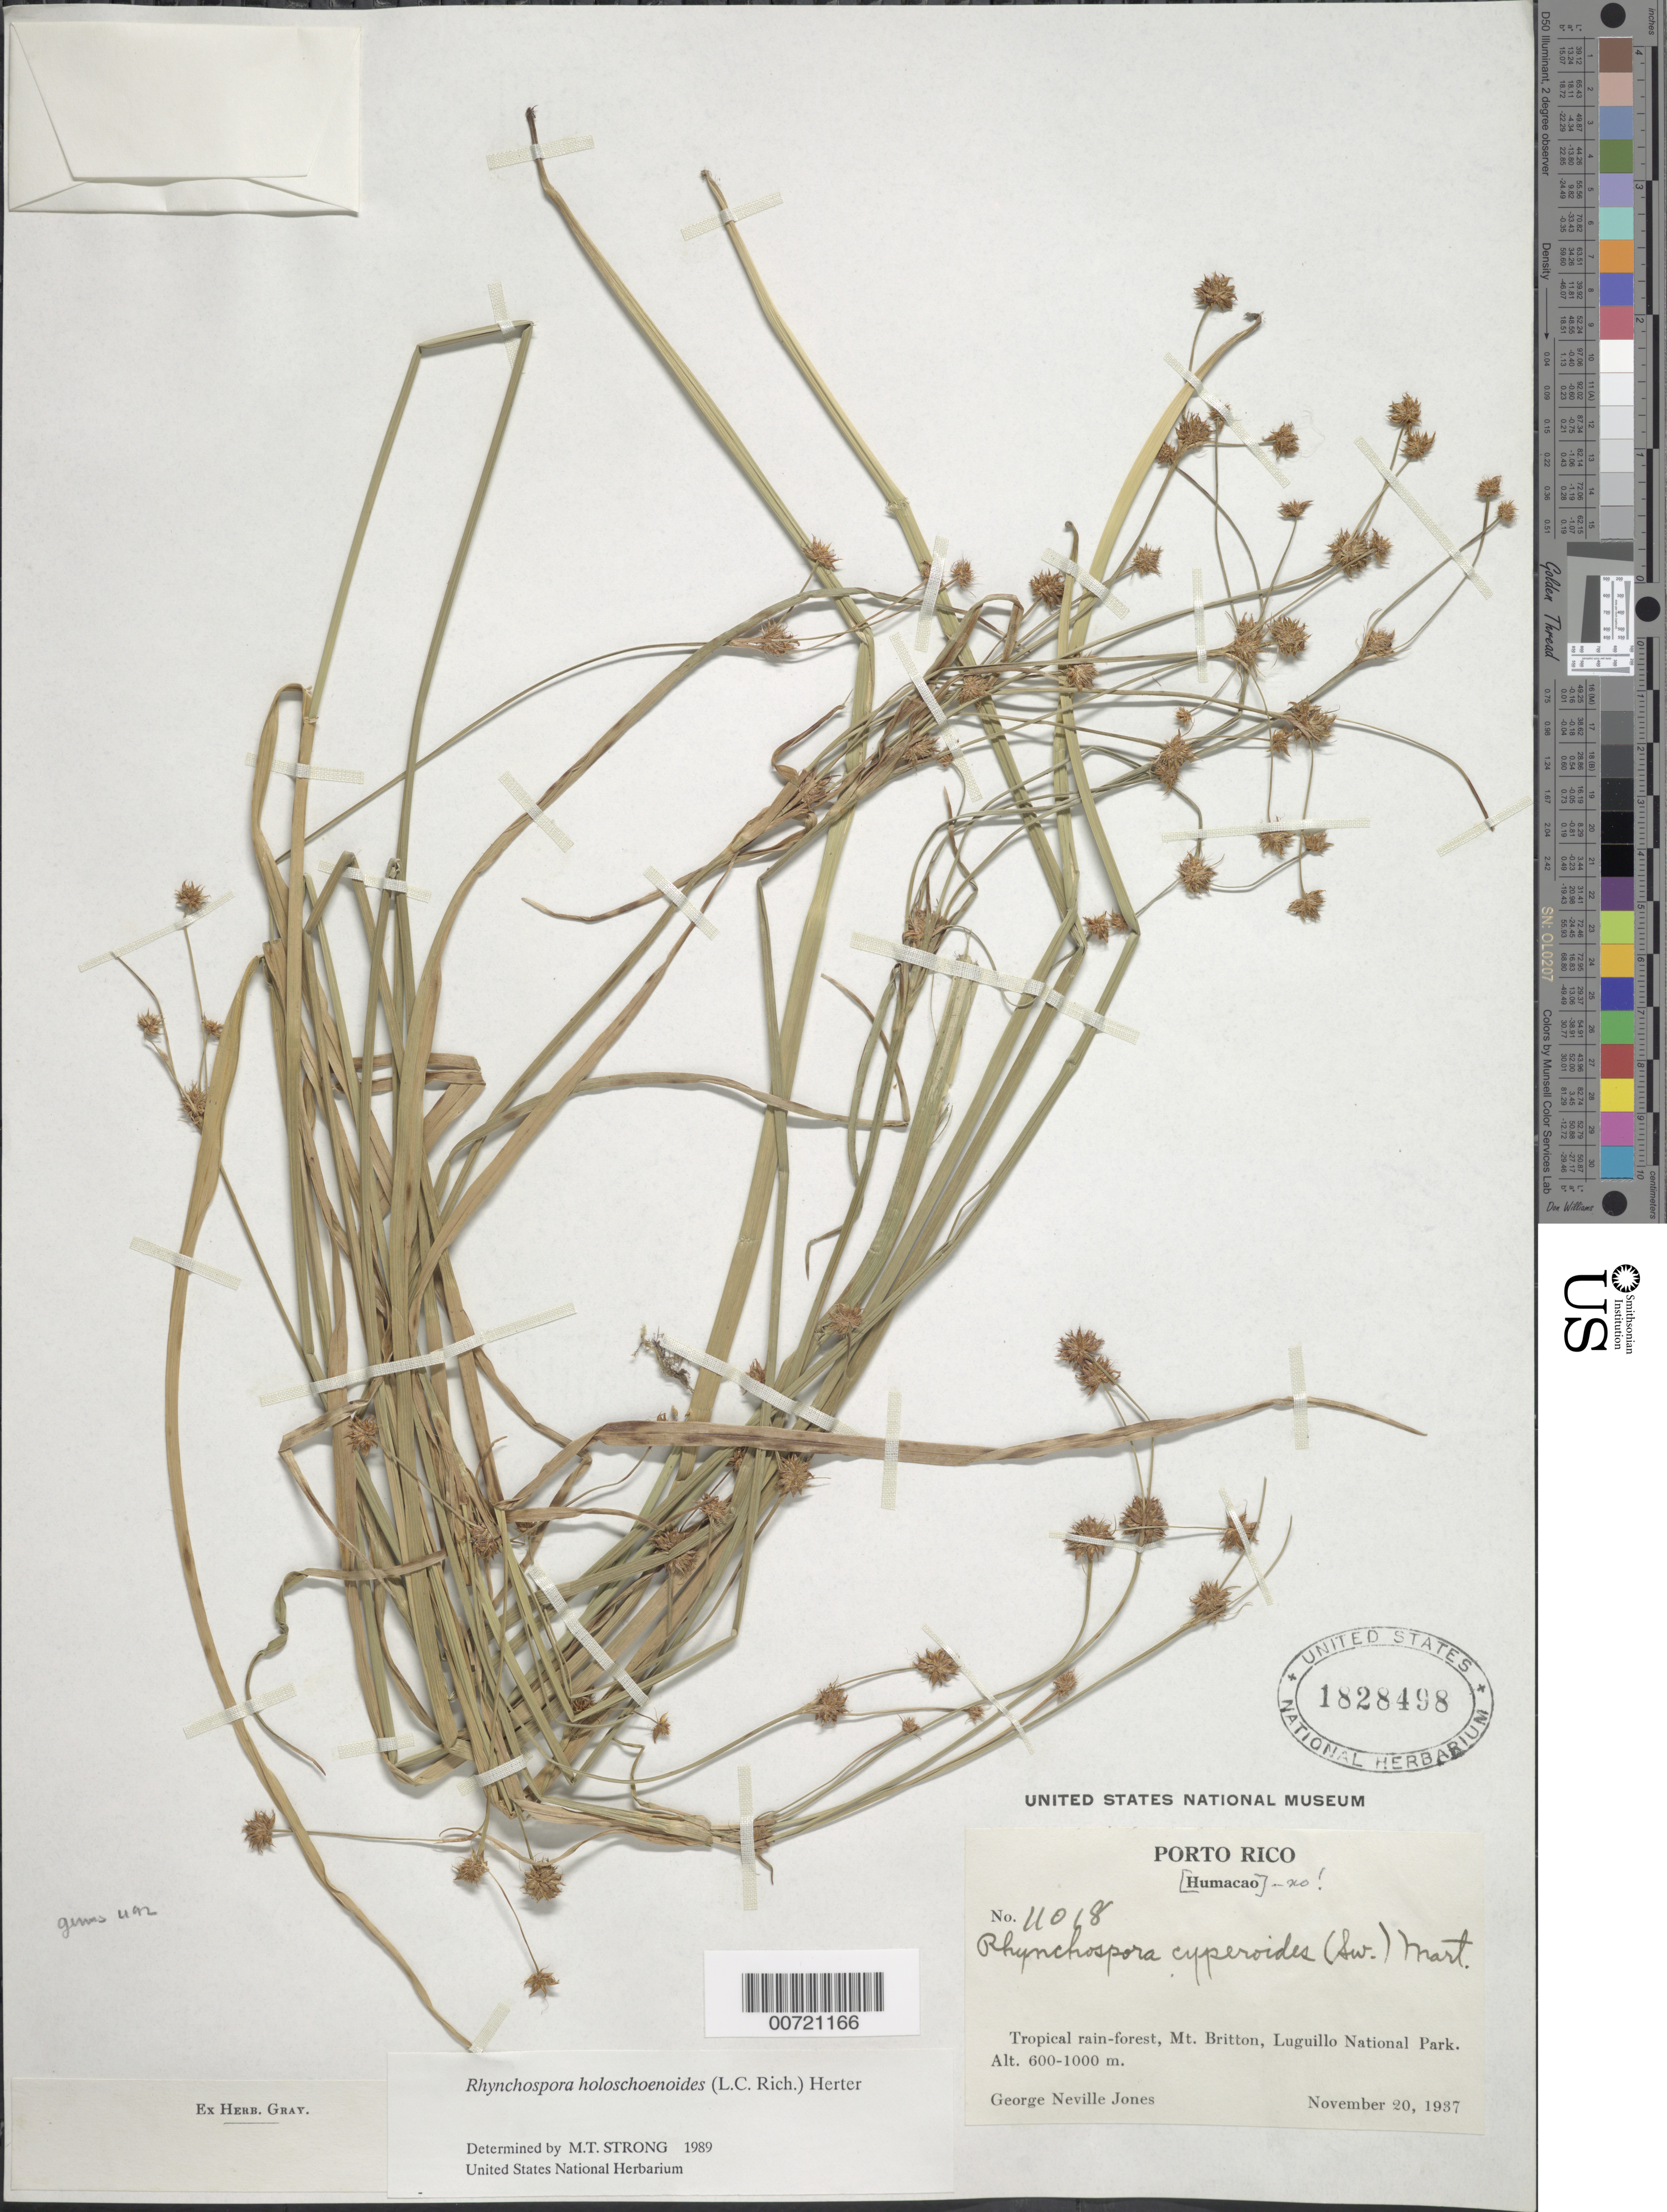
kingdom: Plantae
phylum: Tracheophyta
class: Liliopsida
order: Poales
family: Cyperaceae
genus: Rhynchospora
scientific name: Rhynchospora holoschoenoides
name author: (Rich.) Herter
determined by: Strong, M. T., (US), Smithsonian Institution - National Museum of Natural History (UNITED STATES)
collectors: G. N. Jones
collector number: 11018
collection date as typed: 20 Nov 1937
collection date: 1937-11-20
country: Puerto Rico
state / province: Luquillo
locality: Luquillo National Foest, Mt. Britton.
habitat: Tropical rain-forest.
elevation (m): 600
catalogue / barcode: US 1828498